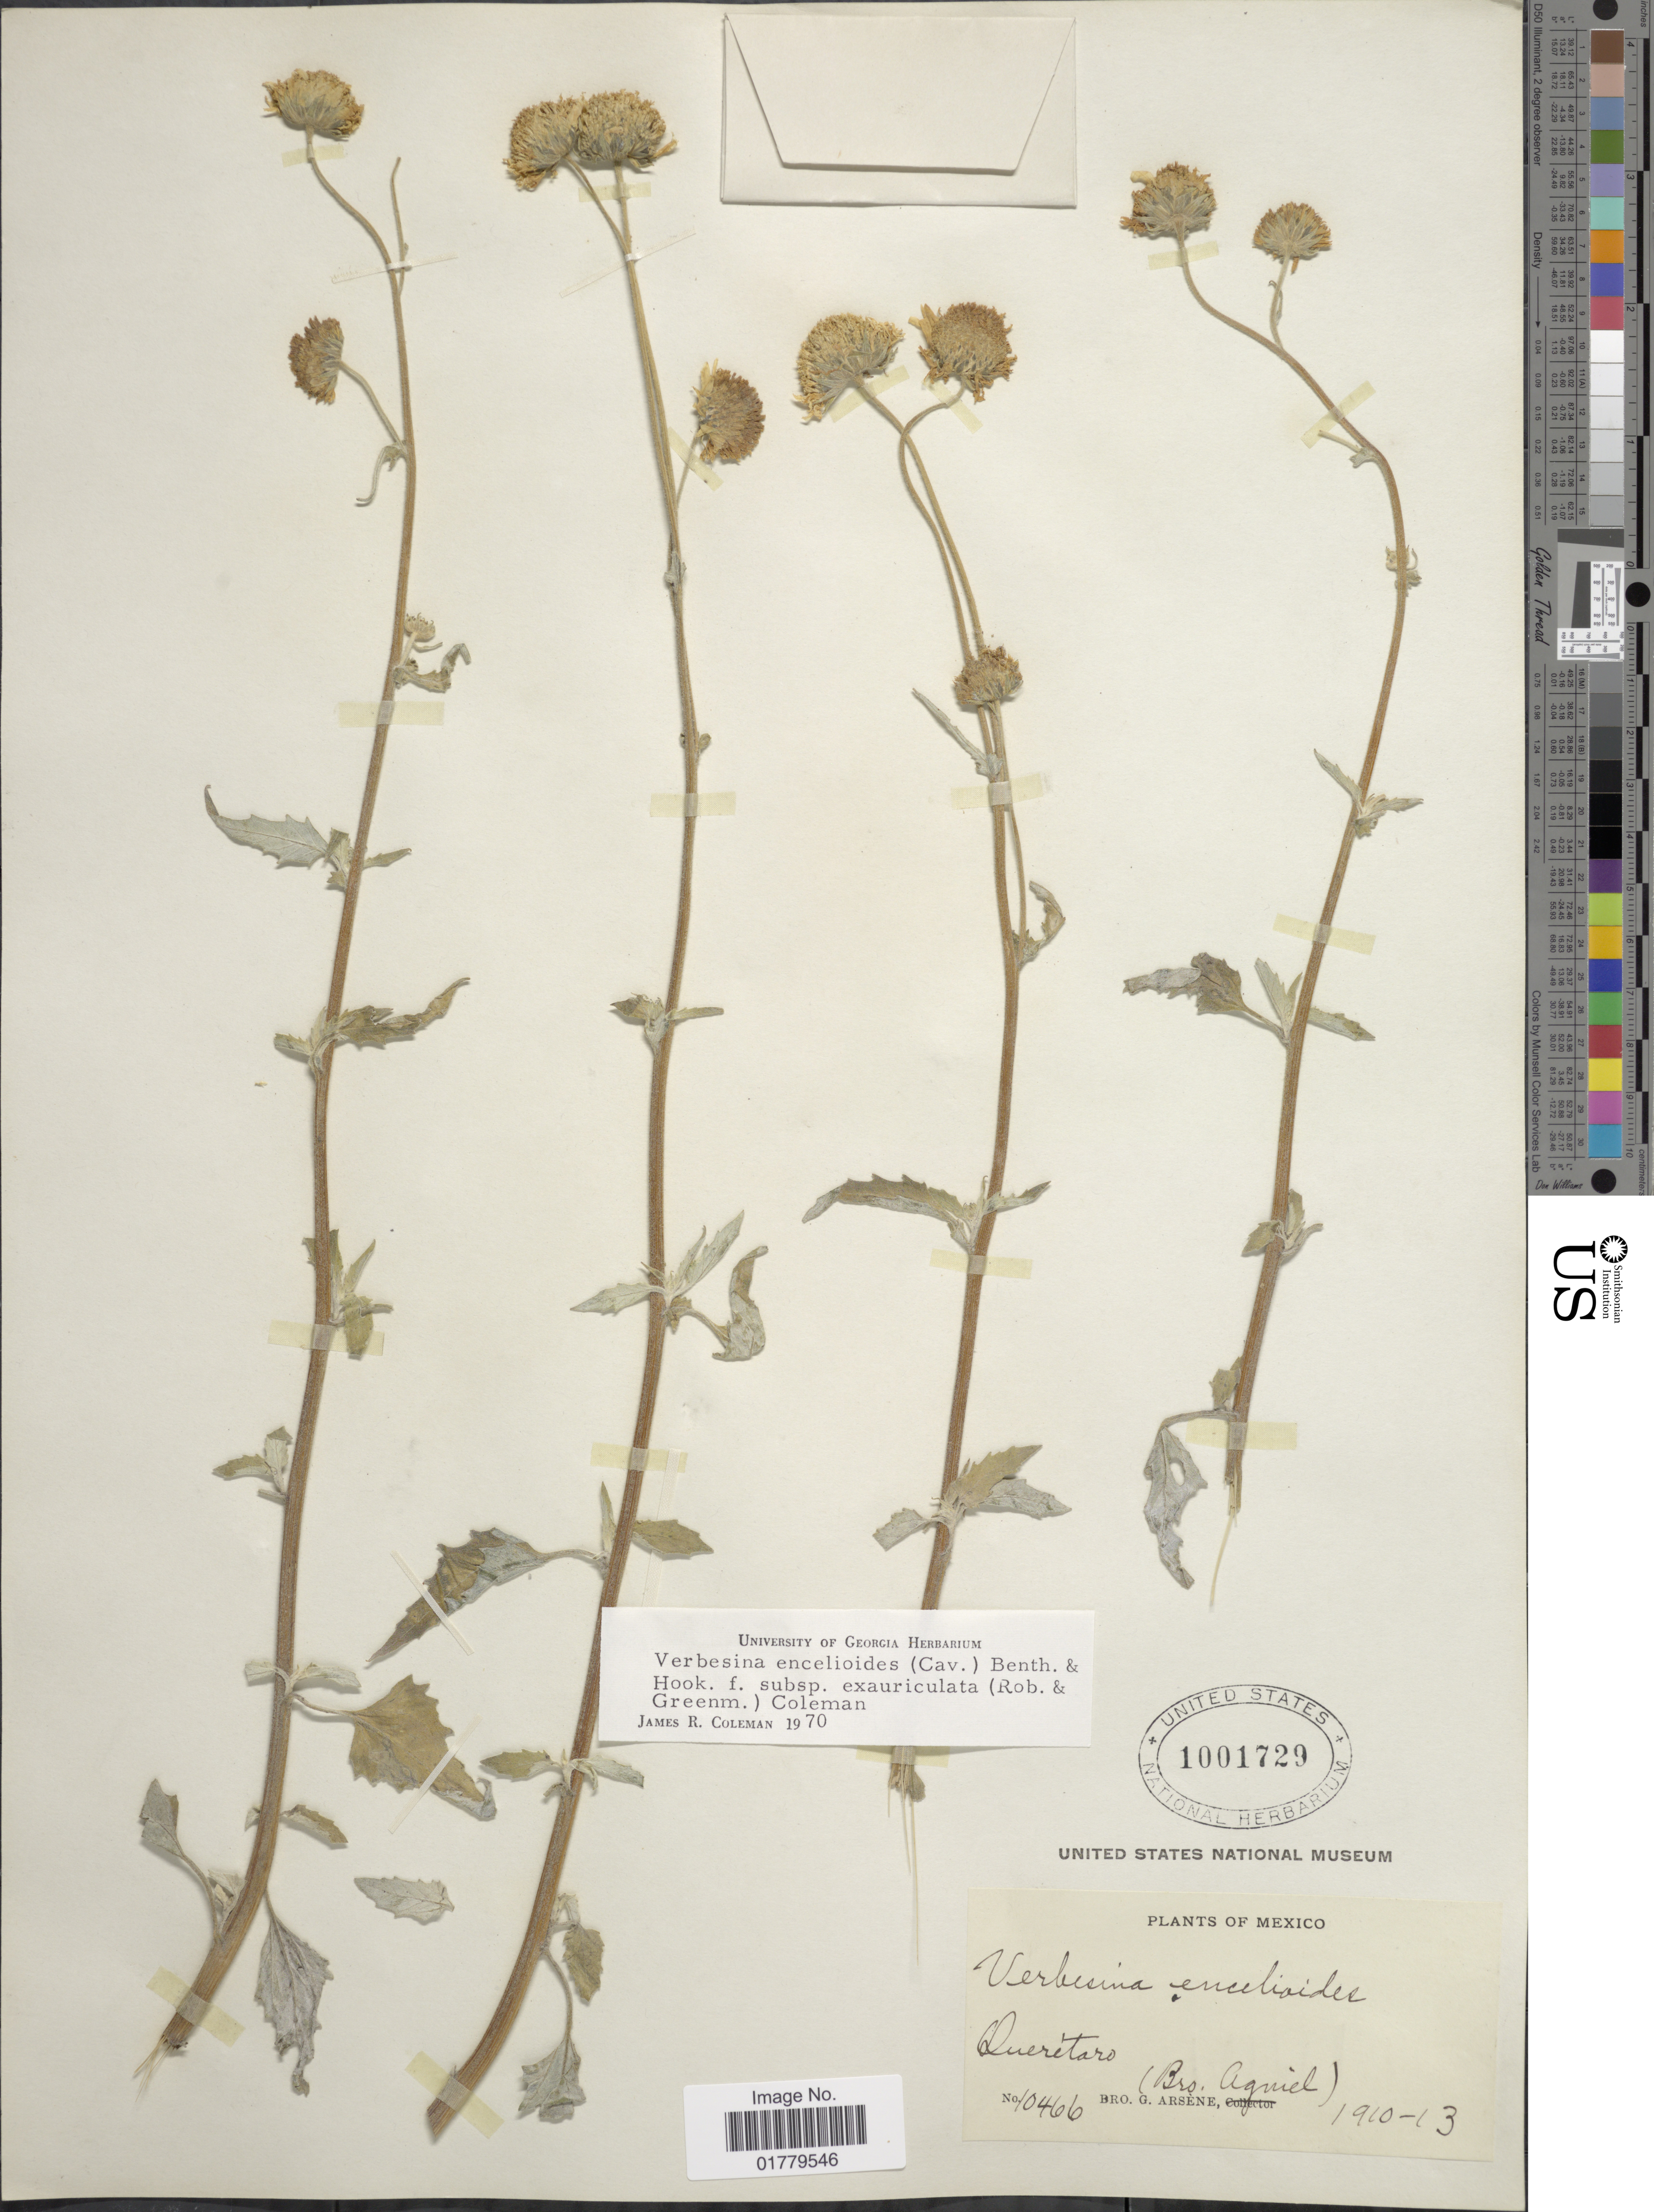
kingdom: Plantae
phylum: Tracheophyta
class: Magnoliopsida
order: Asterales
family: Asteraceae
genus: Verbesina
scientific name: Verbesina encelioides var. cana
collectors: Bro. Aguiel & Bro. G. Arsène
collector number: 10466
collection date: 1910/1913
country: Mexico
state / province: Querétaro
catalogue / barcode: US 1001729